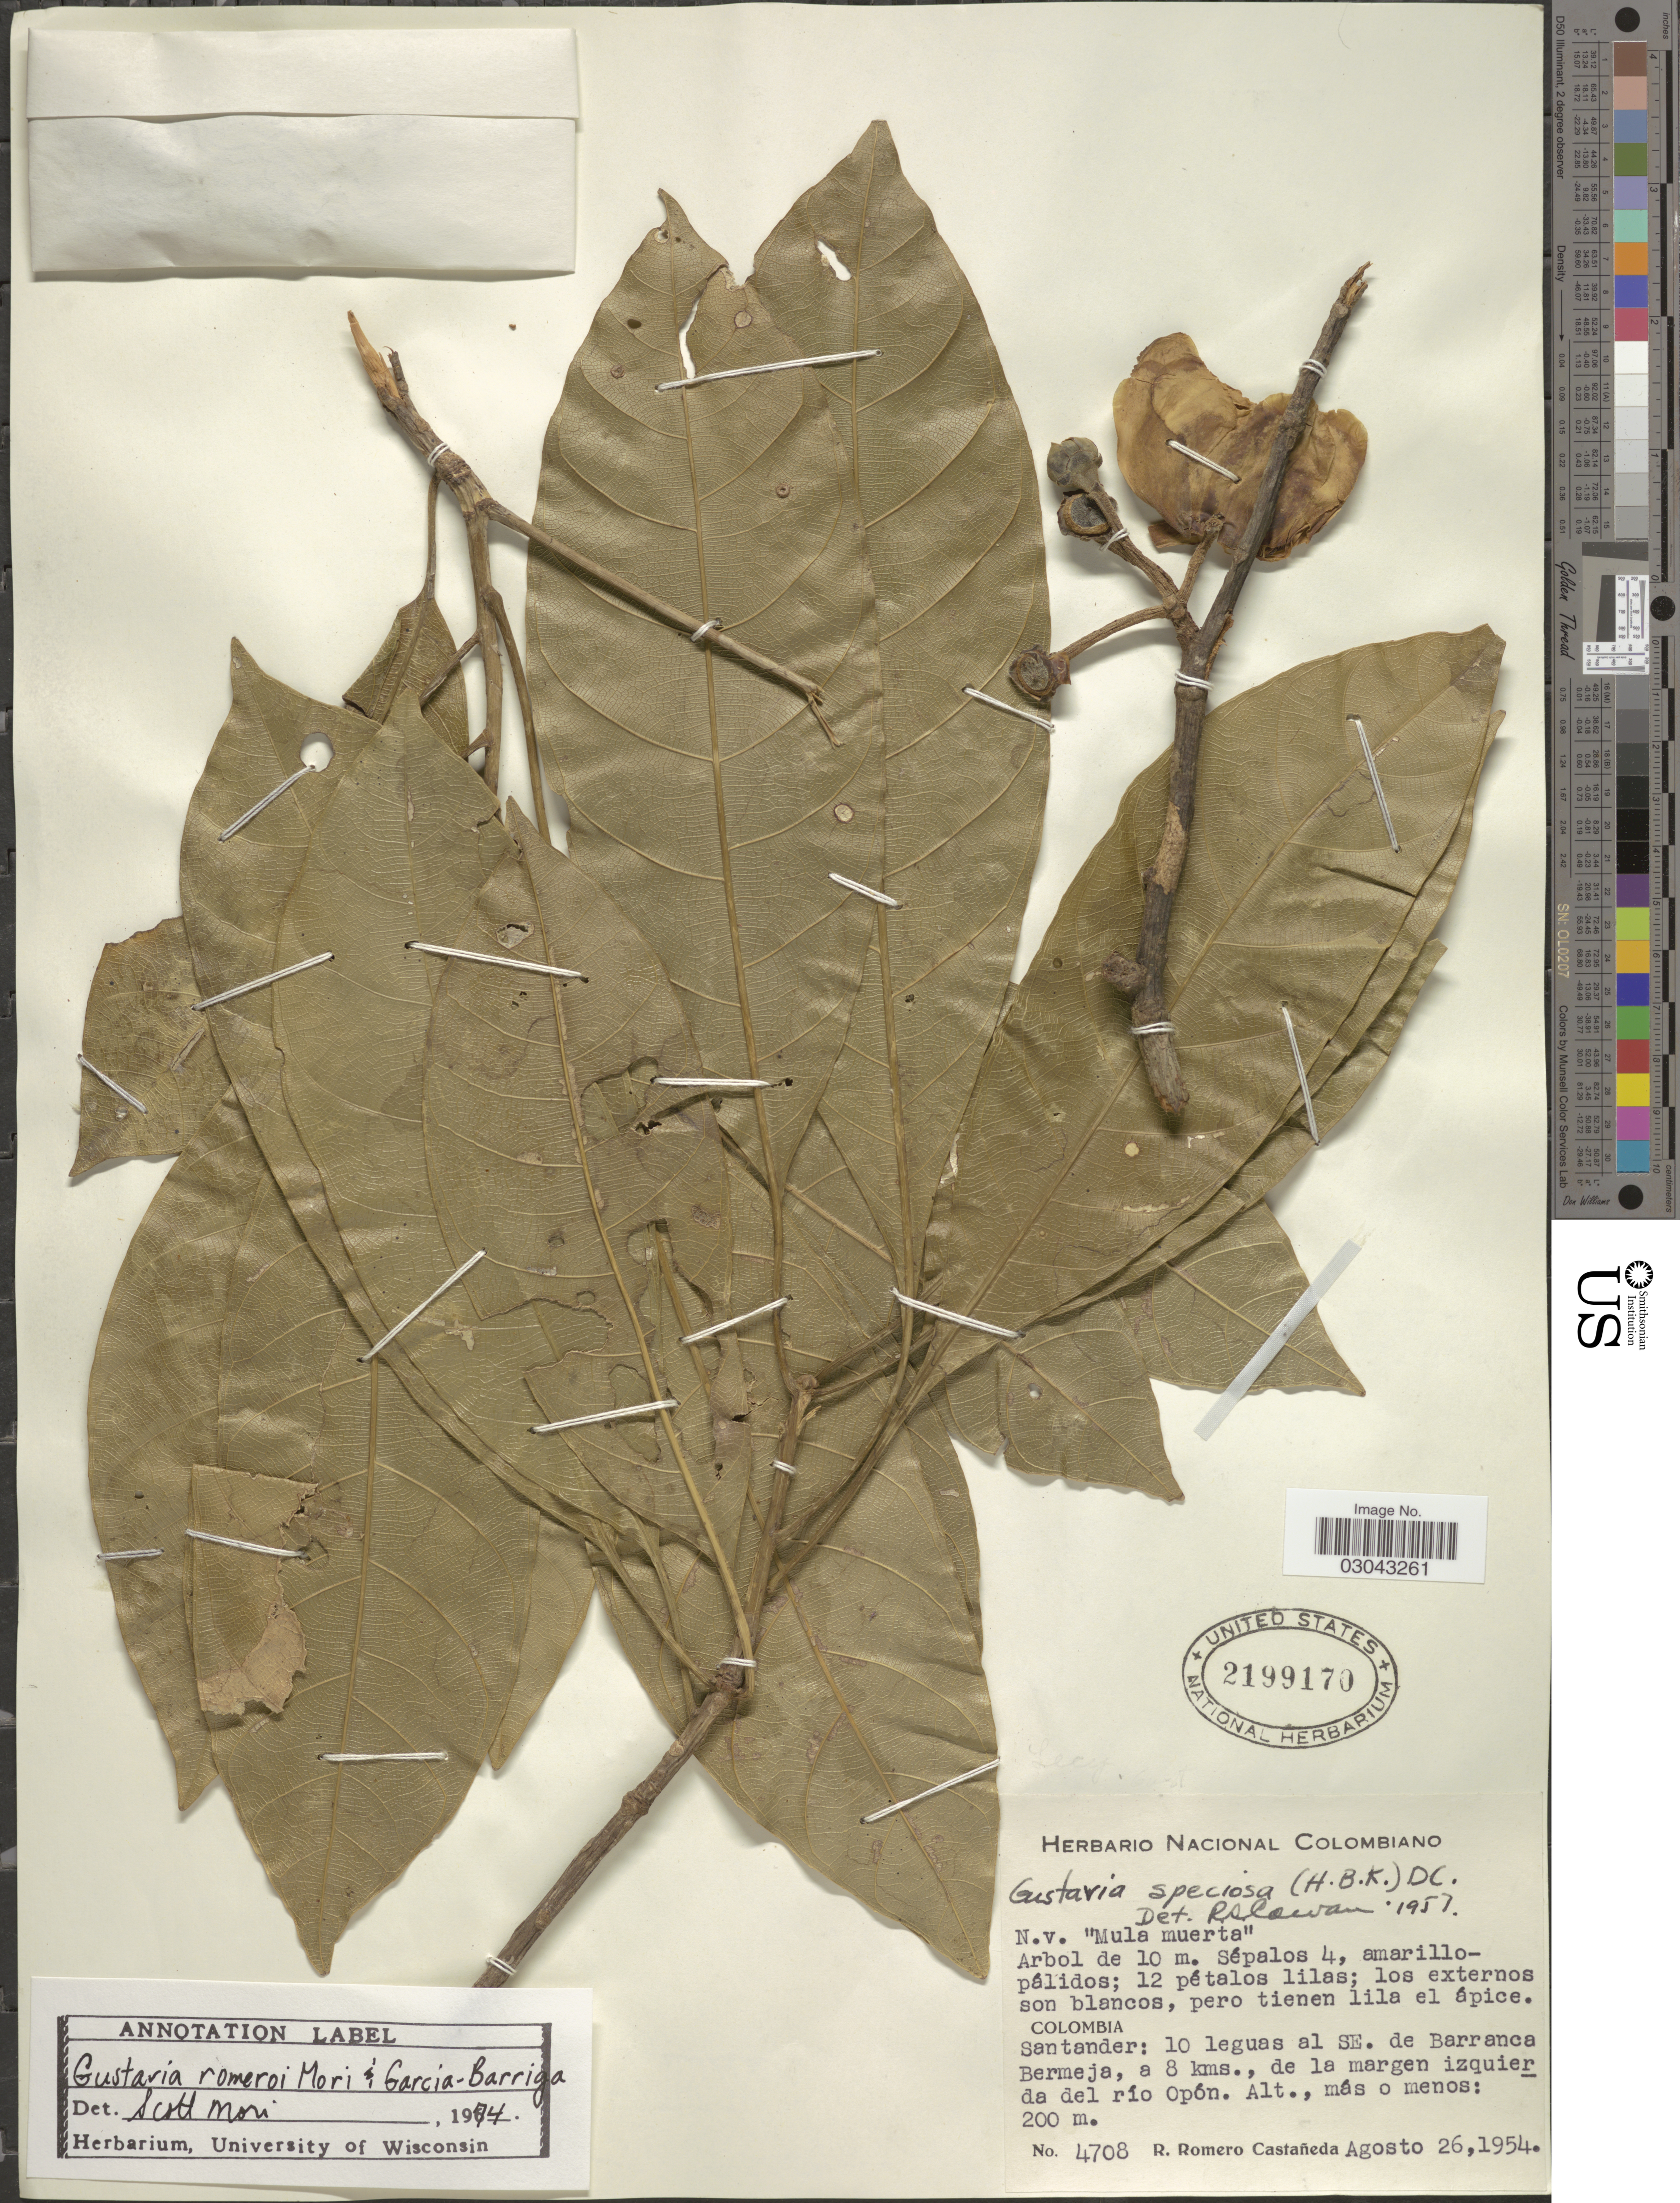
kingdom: Plantae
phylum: Tracheophyta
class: Magnoliopsida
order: Ericales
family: Lecythidaceae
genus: Gustavia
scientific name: Gustavia romeroi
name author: S.A. Mori & García-Barr.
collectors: R. Romero Castañeda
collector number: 4708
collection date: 1954-08-26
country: Colombia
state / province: Santander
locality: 10 leguas al SE. de Barranca Bermeja, a 8 kms., de la margen izquierda del río Opòn.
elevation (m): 200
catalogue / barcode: US 2199170